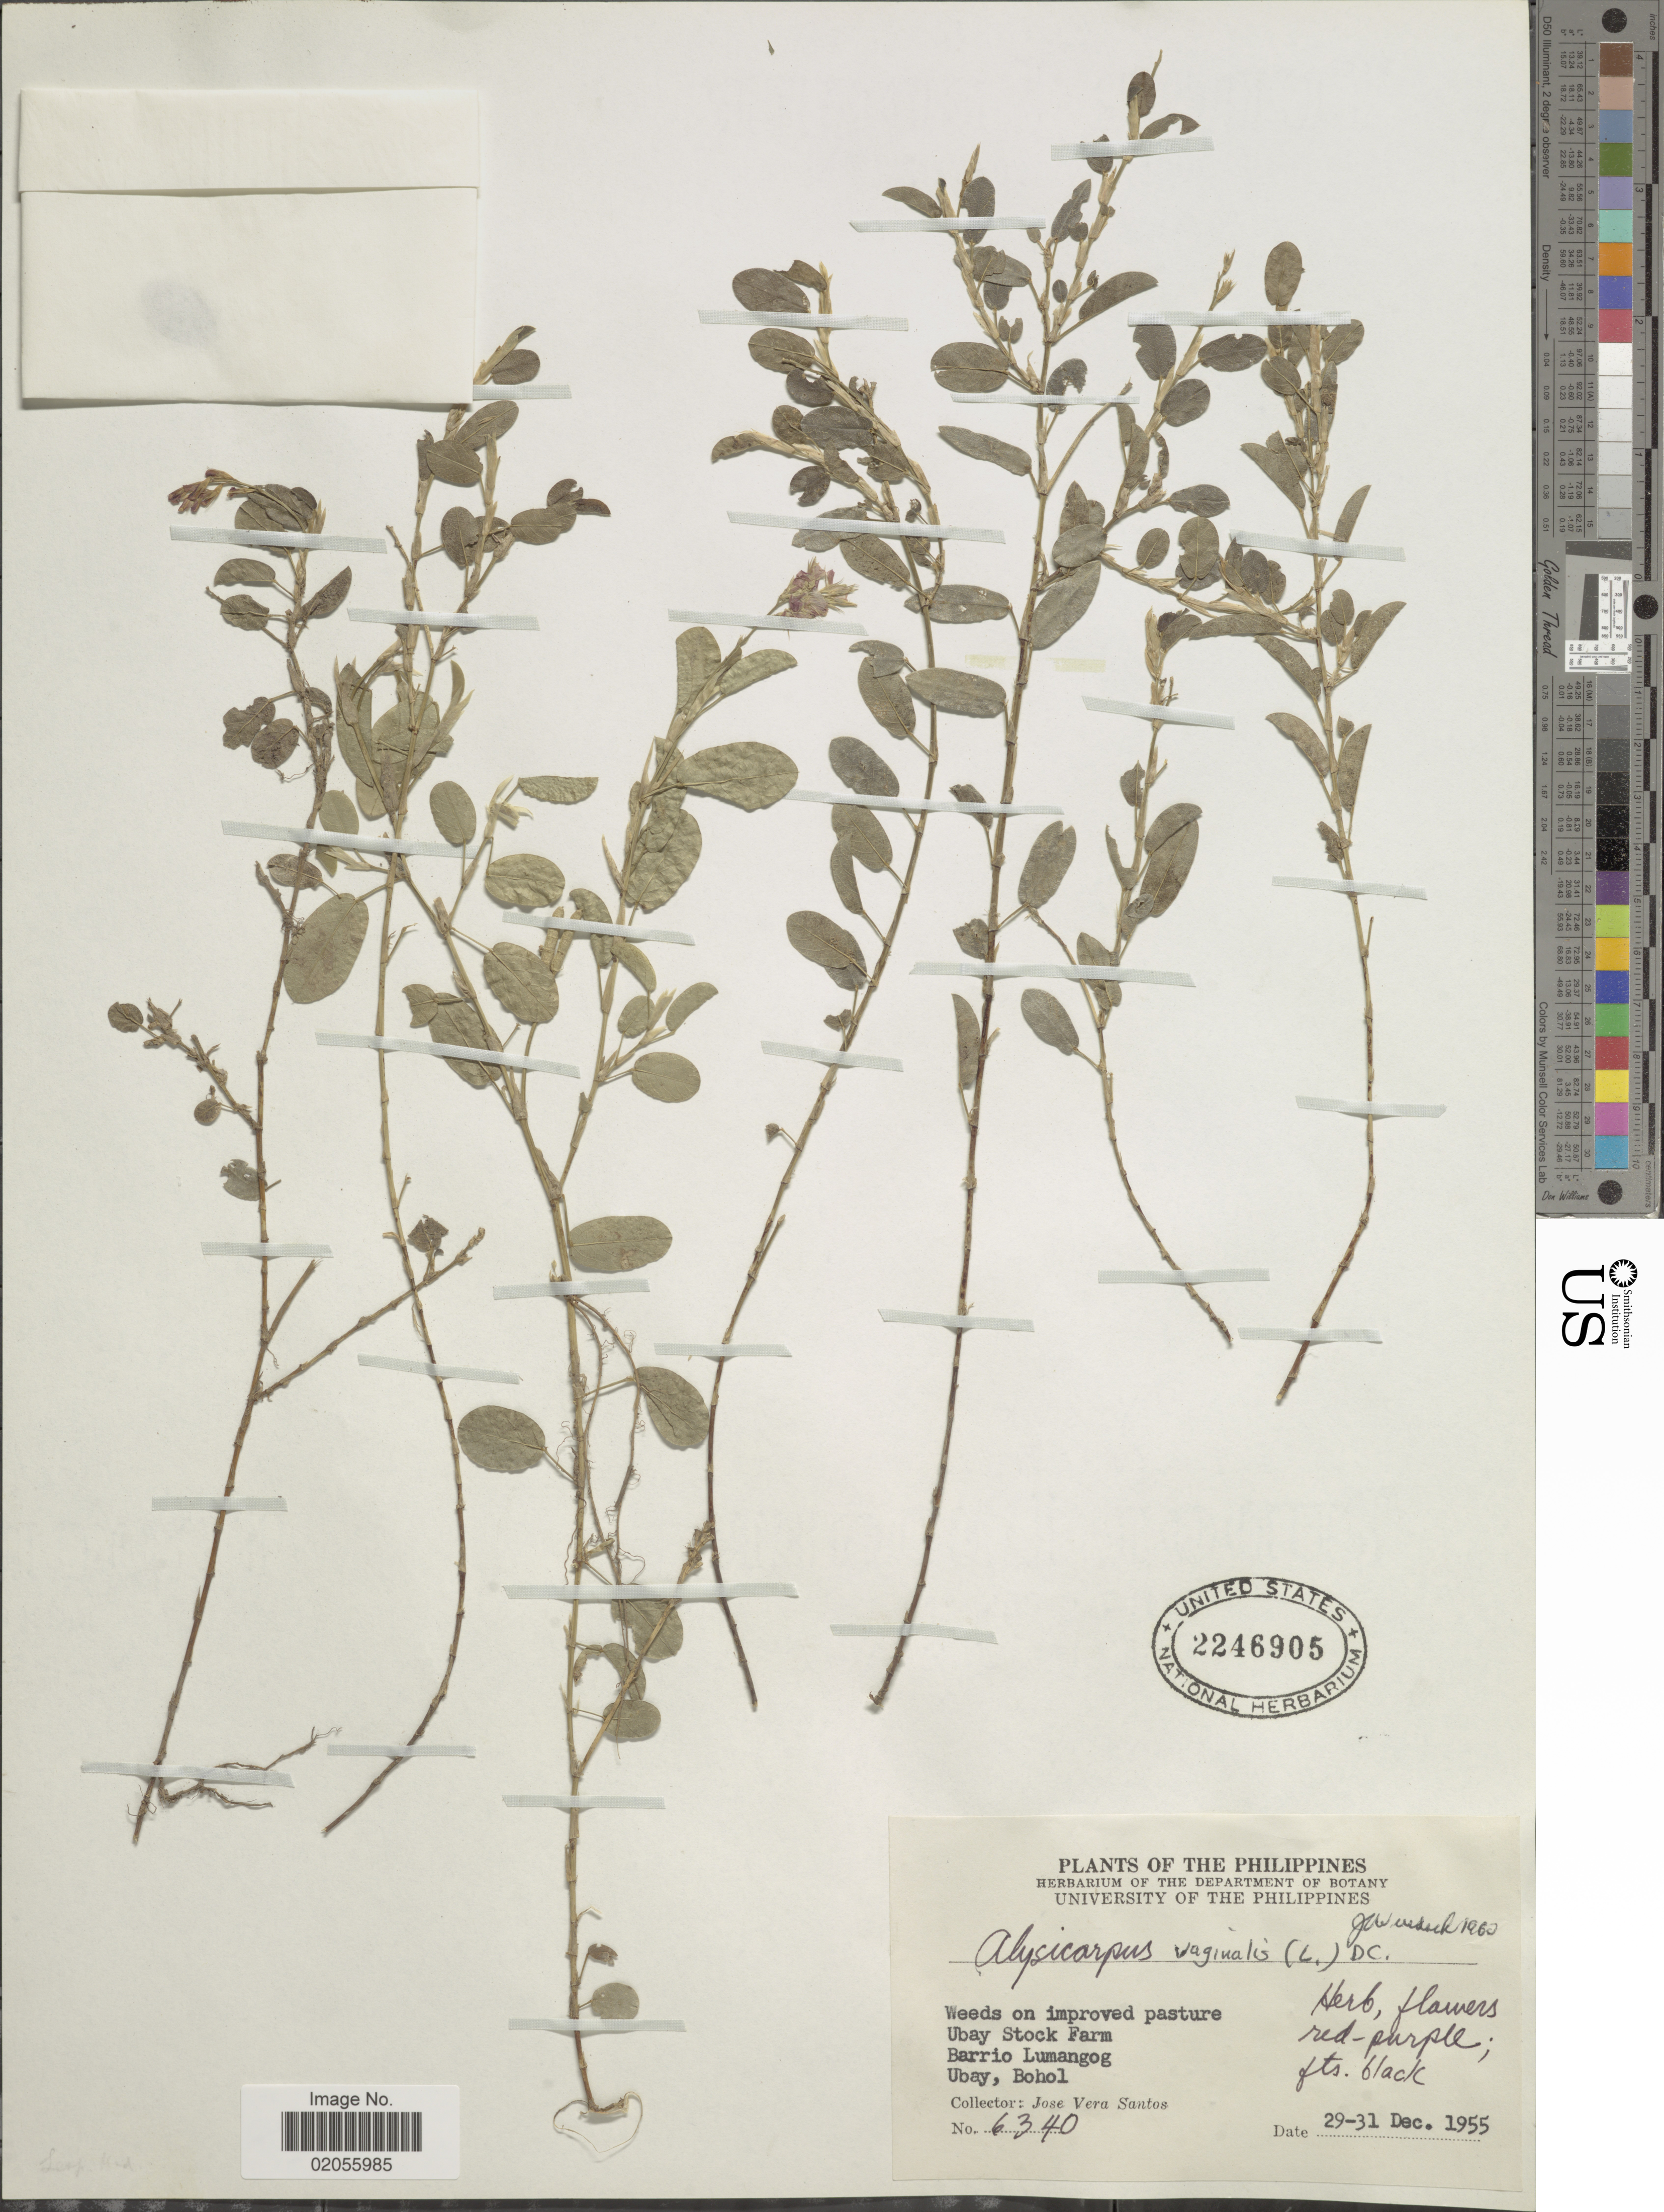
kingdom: Plantae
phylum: Tracheophyta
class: Magnoliopsida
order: Fabales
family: Fabaceae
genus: Alysicarpus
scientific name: Alysicarpus vaginalis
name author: (L.) DC.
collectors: J. V. Santos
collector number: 6340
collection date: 1955-12-29/1955-12-31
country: Philippines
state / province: Central Visayas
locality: Ubay Stcok Farm, Barrio Lumangog, Ubay, Bohol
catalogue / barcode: US 2246905